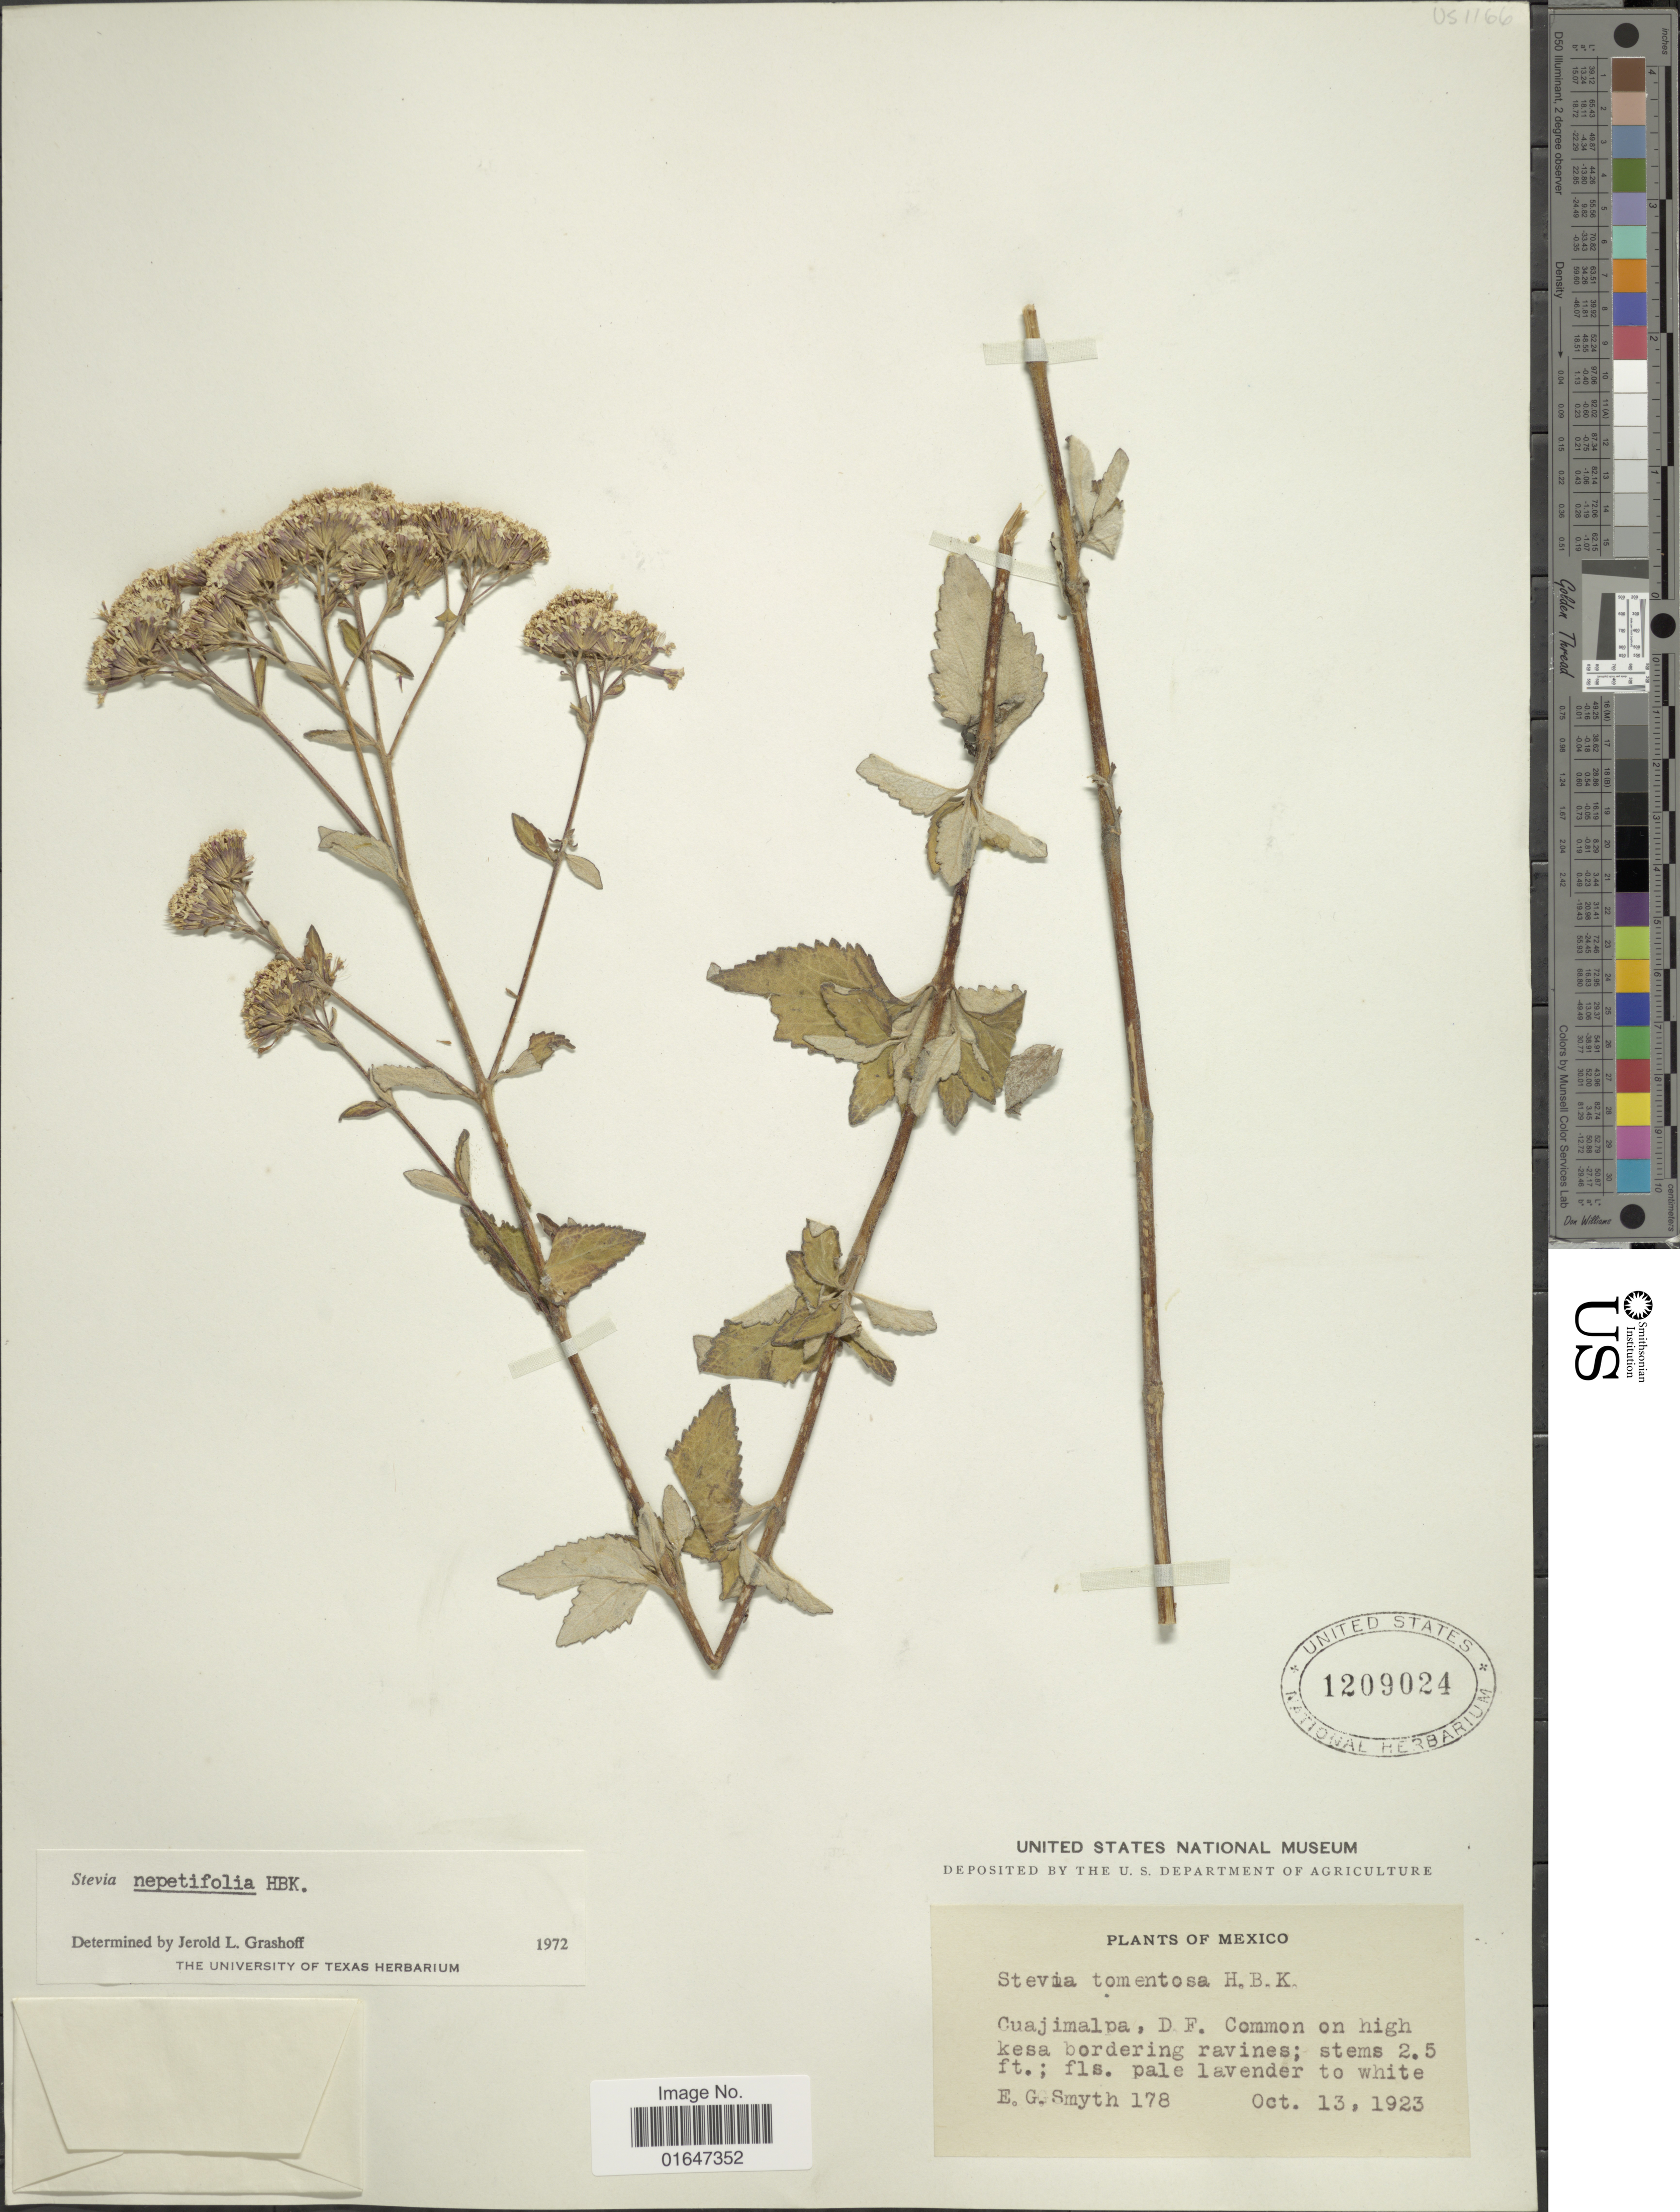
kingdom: Plantae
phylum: Tracheophyta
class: Magnoliopsida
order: Asterales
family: Asteraceae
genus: Stevia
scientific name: Stevia suaveolens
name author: Lag.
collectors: E. Smyth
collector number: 178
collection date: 1923-10-13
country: Mexico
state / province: Distrito Federal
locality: Guajimapla, D. F.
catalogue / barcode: US 1209024